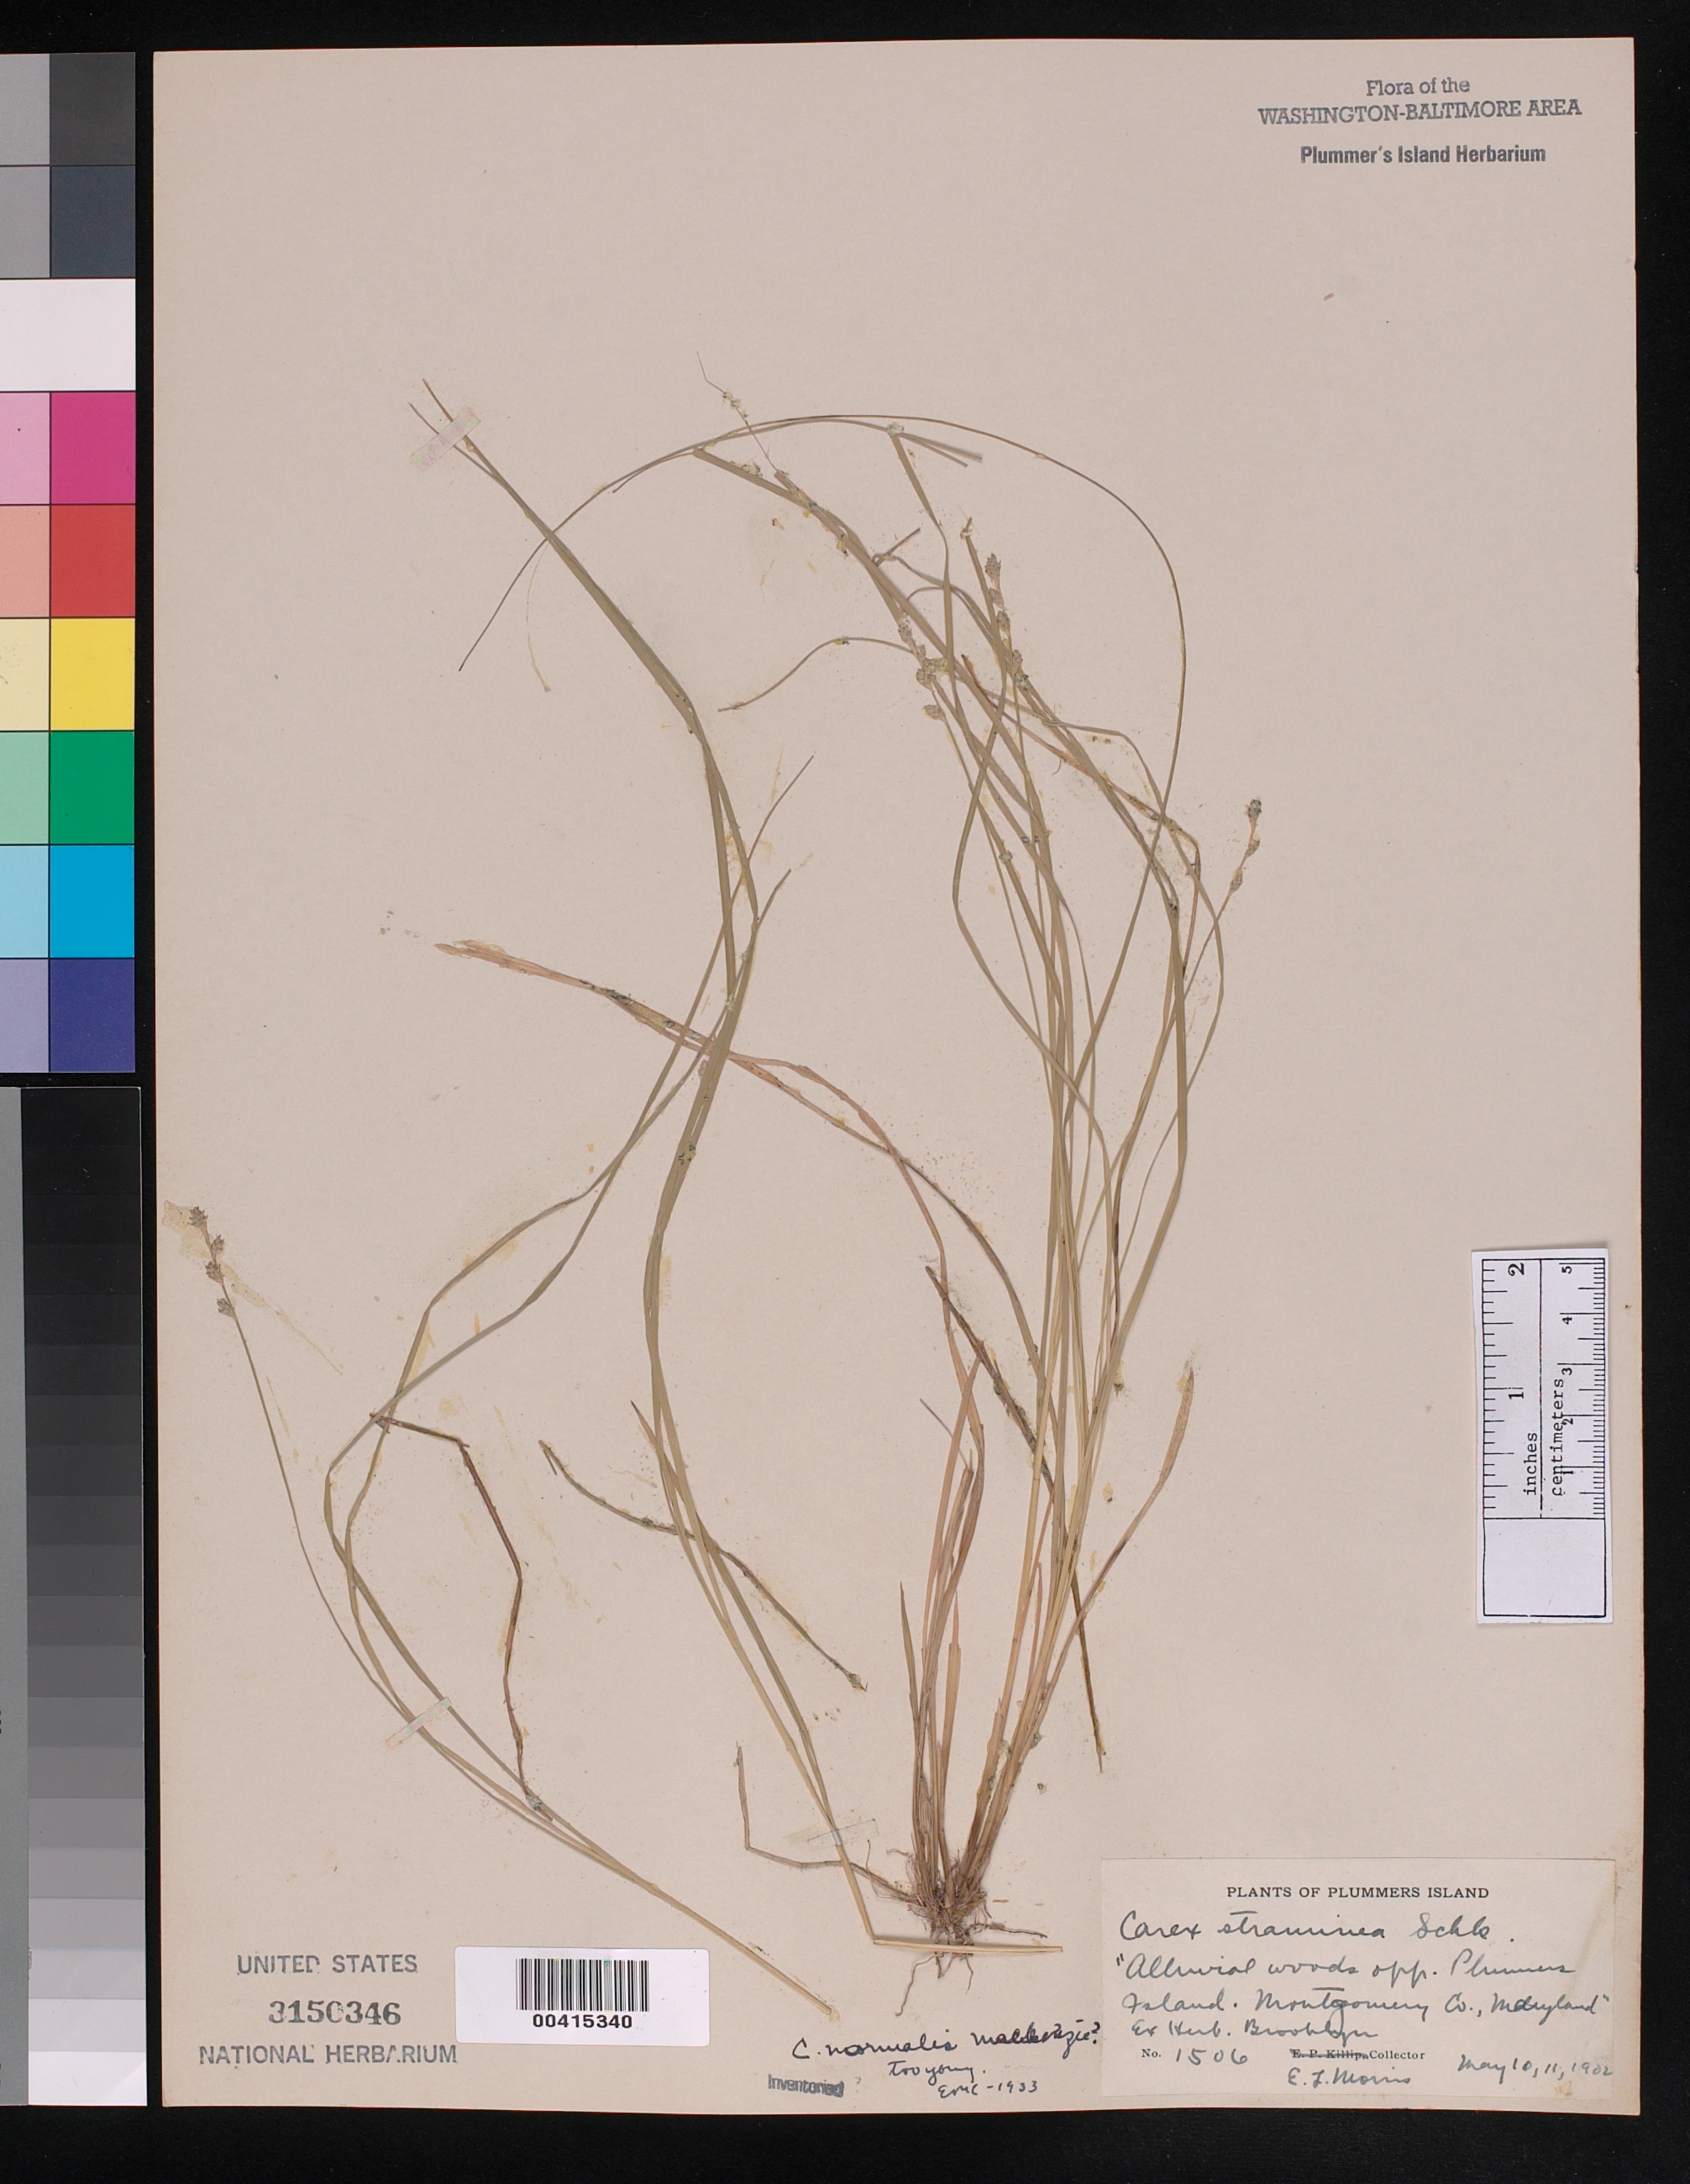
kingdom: Plantae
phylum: Tracheophyta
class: Liliopsida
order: Poales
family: Cyperaceae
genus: Carex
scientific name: Carex normalis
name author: Mack.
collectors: E. L. Morris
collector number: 1506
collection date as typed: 10 May 1902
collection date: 1902-05-10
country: United States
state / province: Maryland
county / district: Montgomery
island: Plummers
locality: Plummer's Island Plummers Island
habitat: Alluvial woods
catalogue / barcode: US 3150346